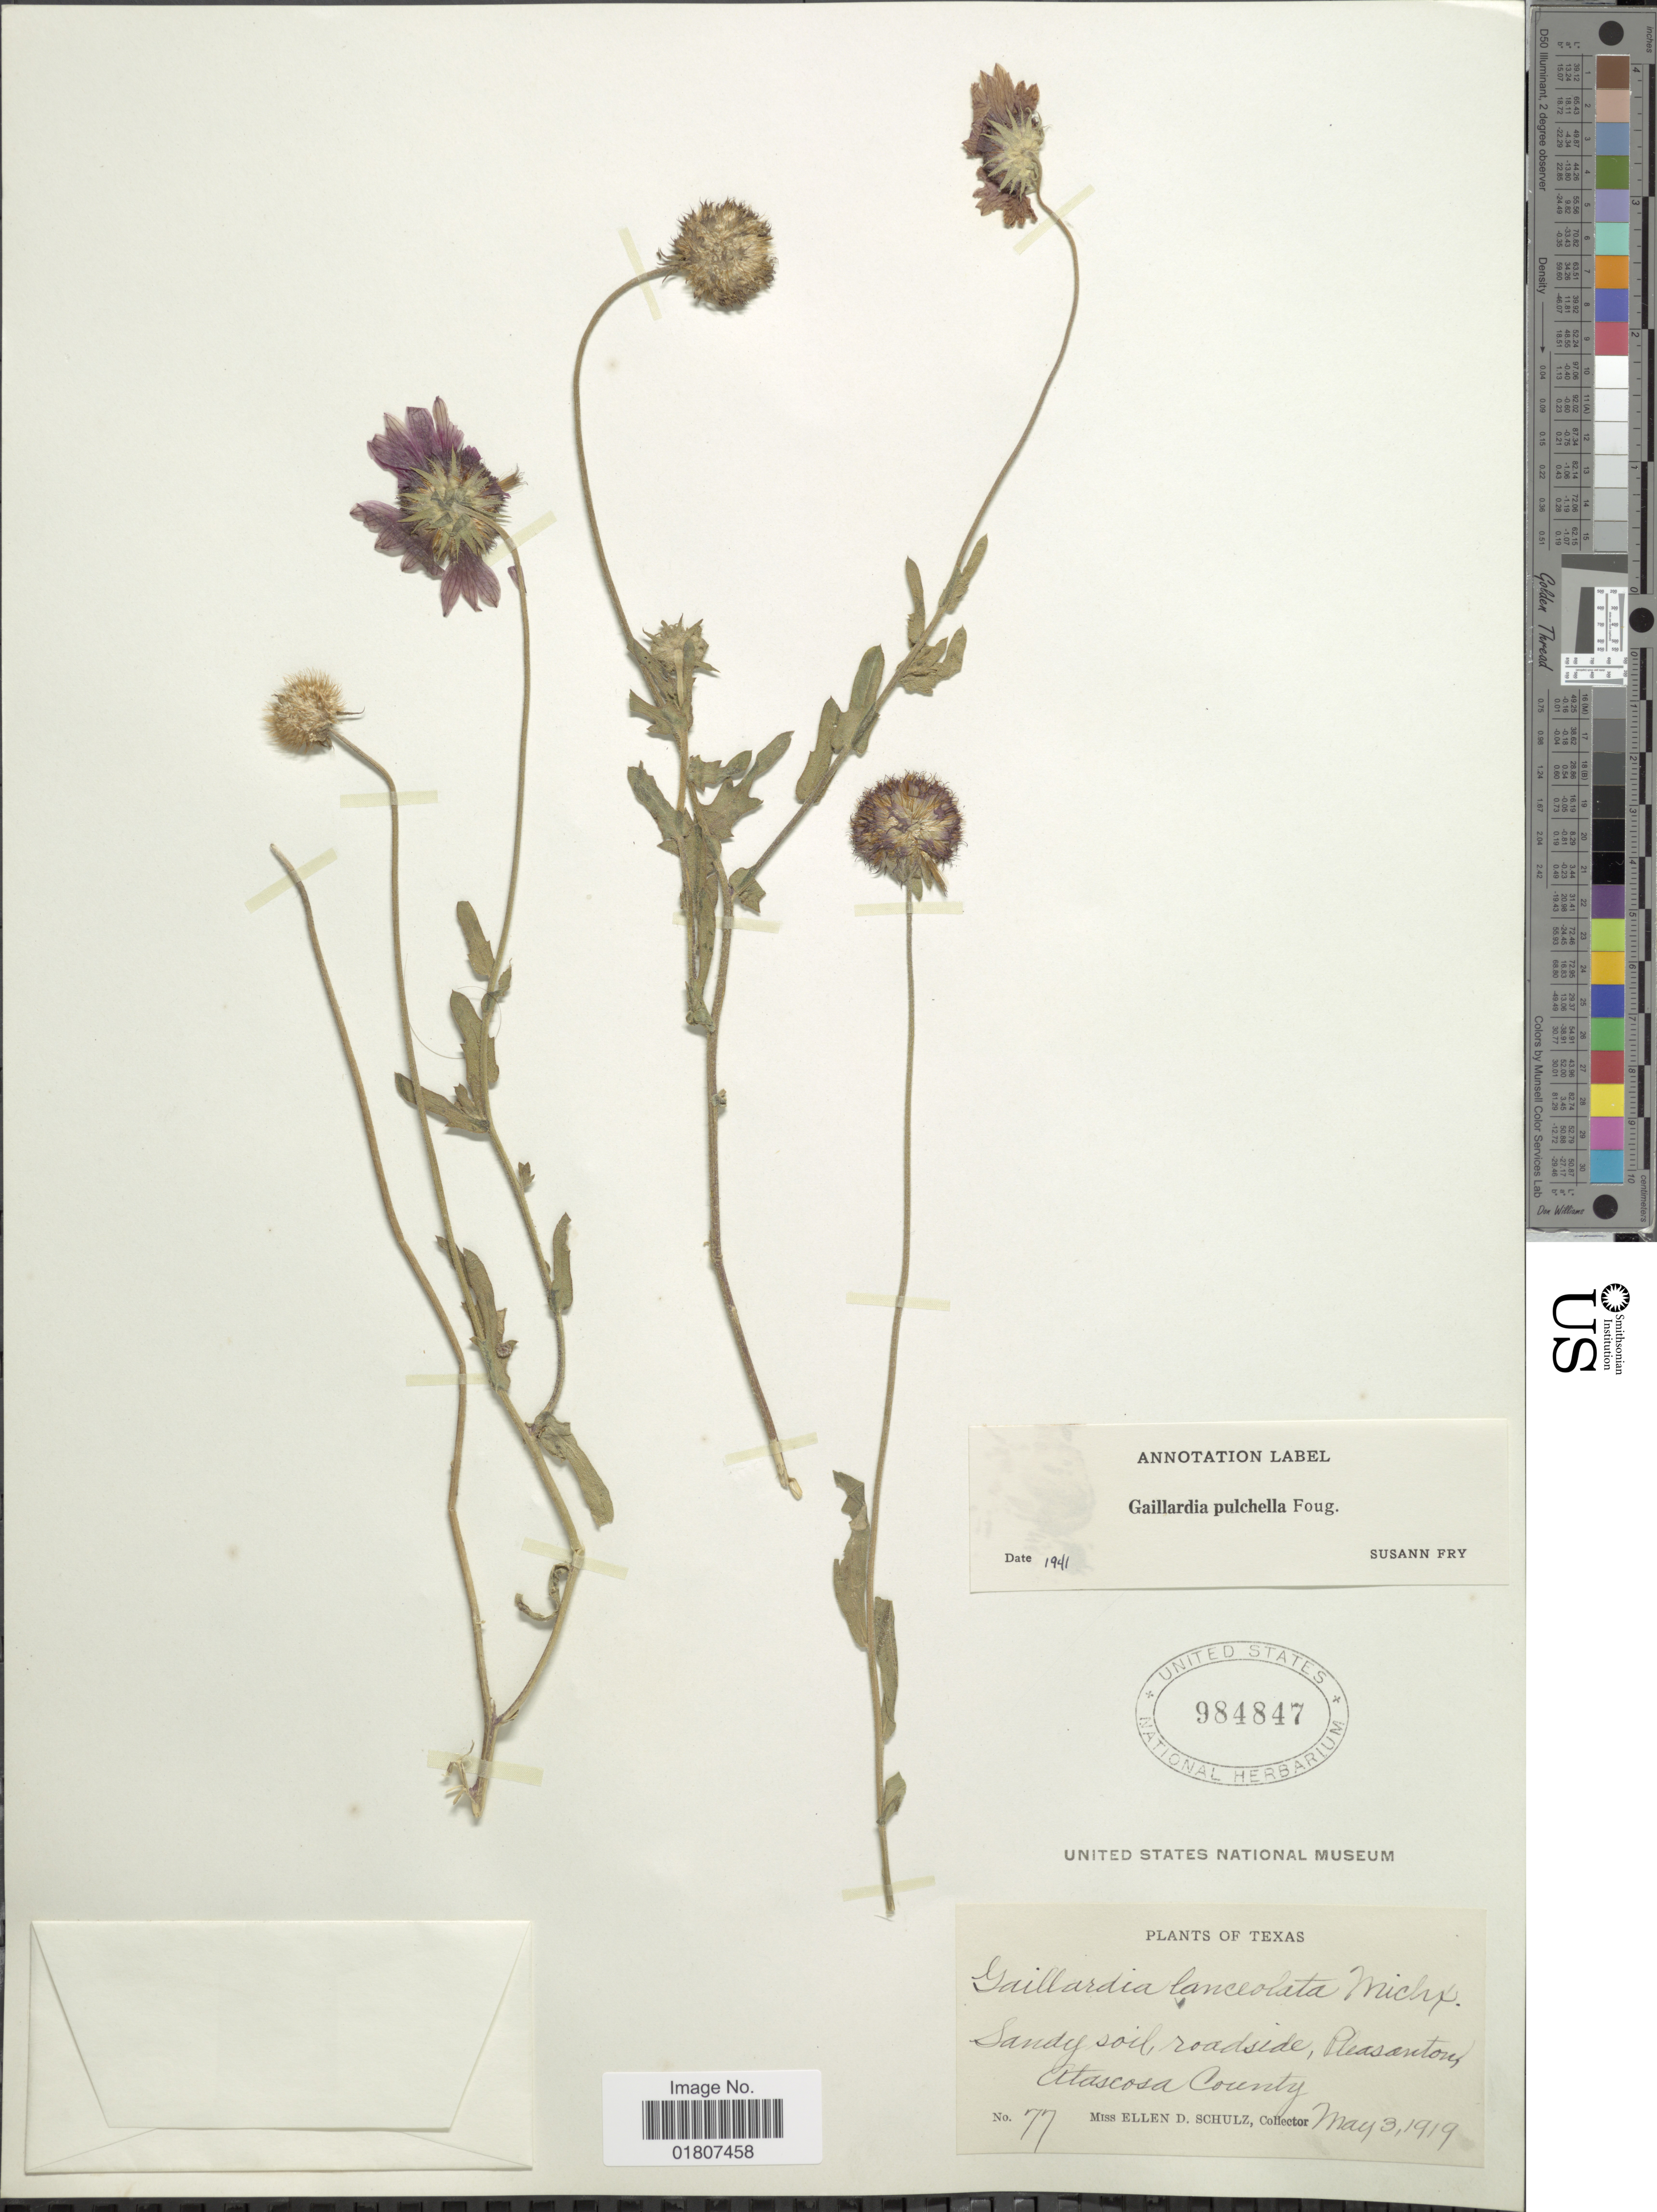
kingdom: Plantae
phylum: Tracheophyta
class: Magnoliopsida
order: Asterales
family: Asteraceae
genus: Gaillardia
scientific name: Gaillardia pulchella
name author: Foug.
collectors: E. D. Schulz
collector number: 77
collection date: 1919-05-03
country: United States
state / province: Texas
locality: Pleasanton, Atascosa County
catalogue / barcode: US 984847